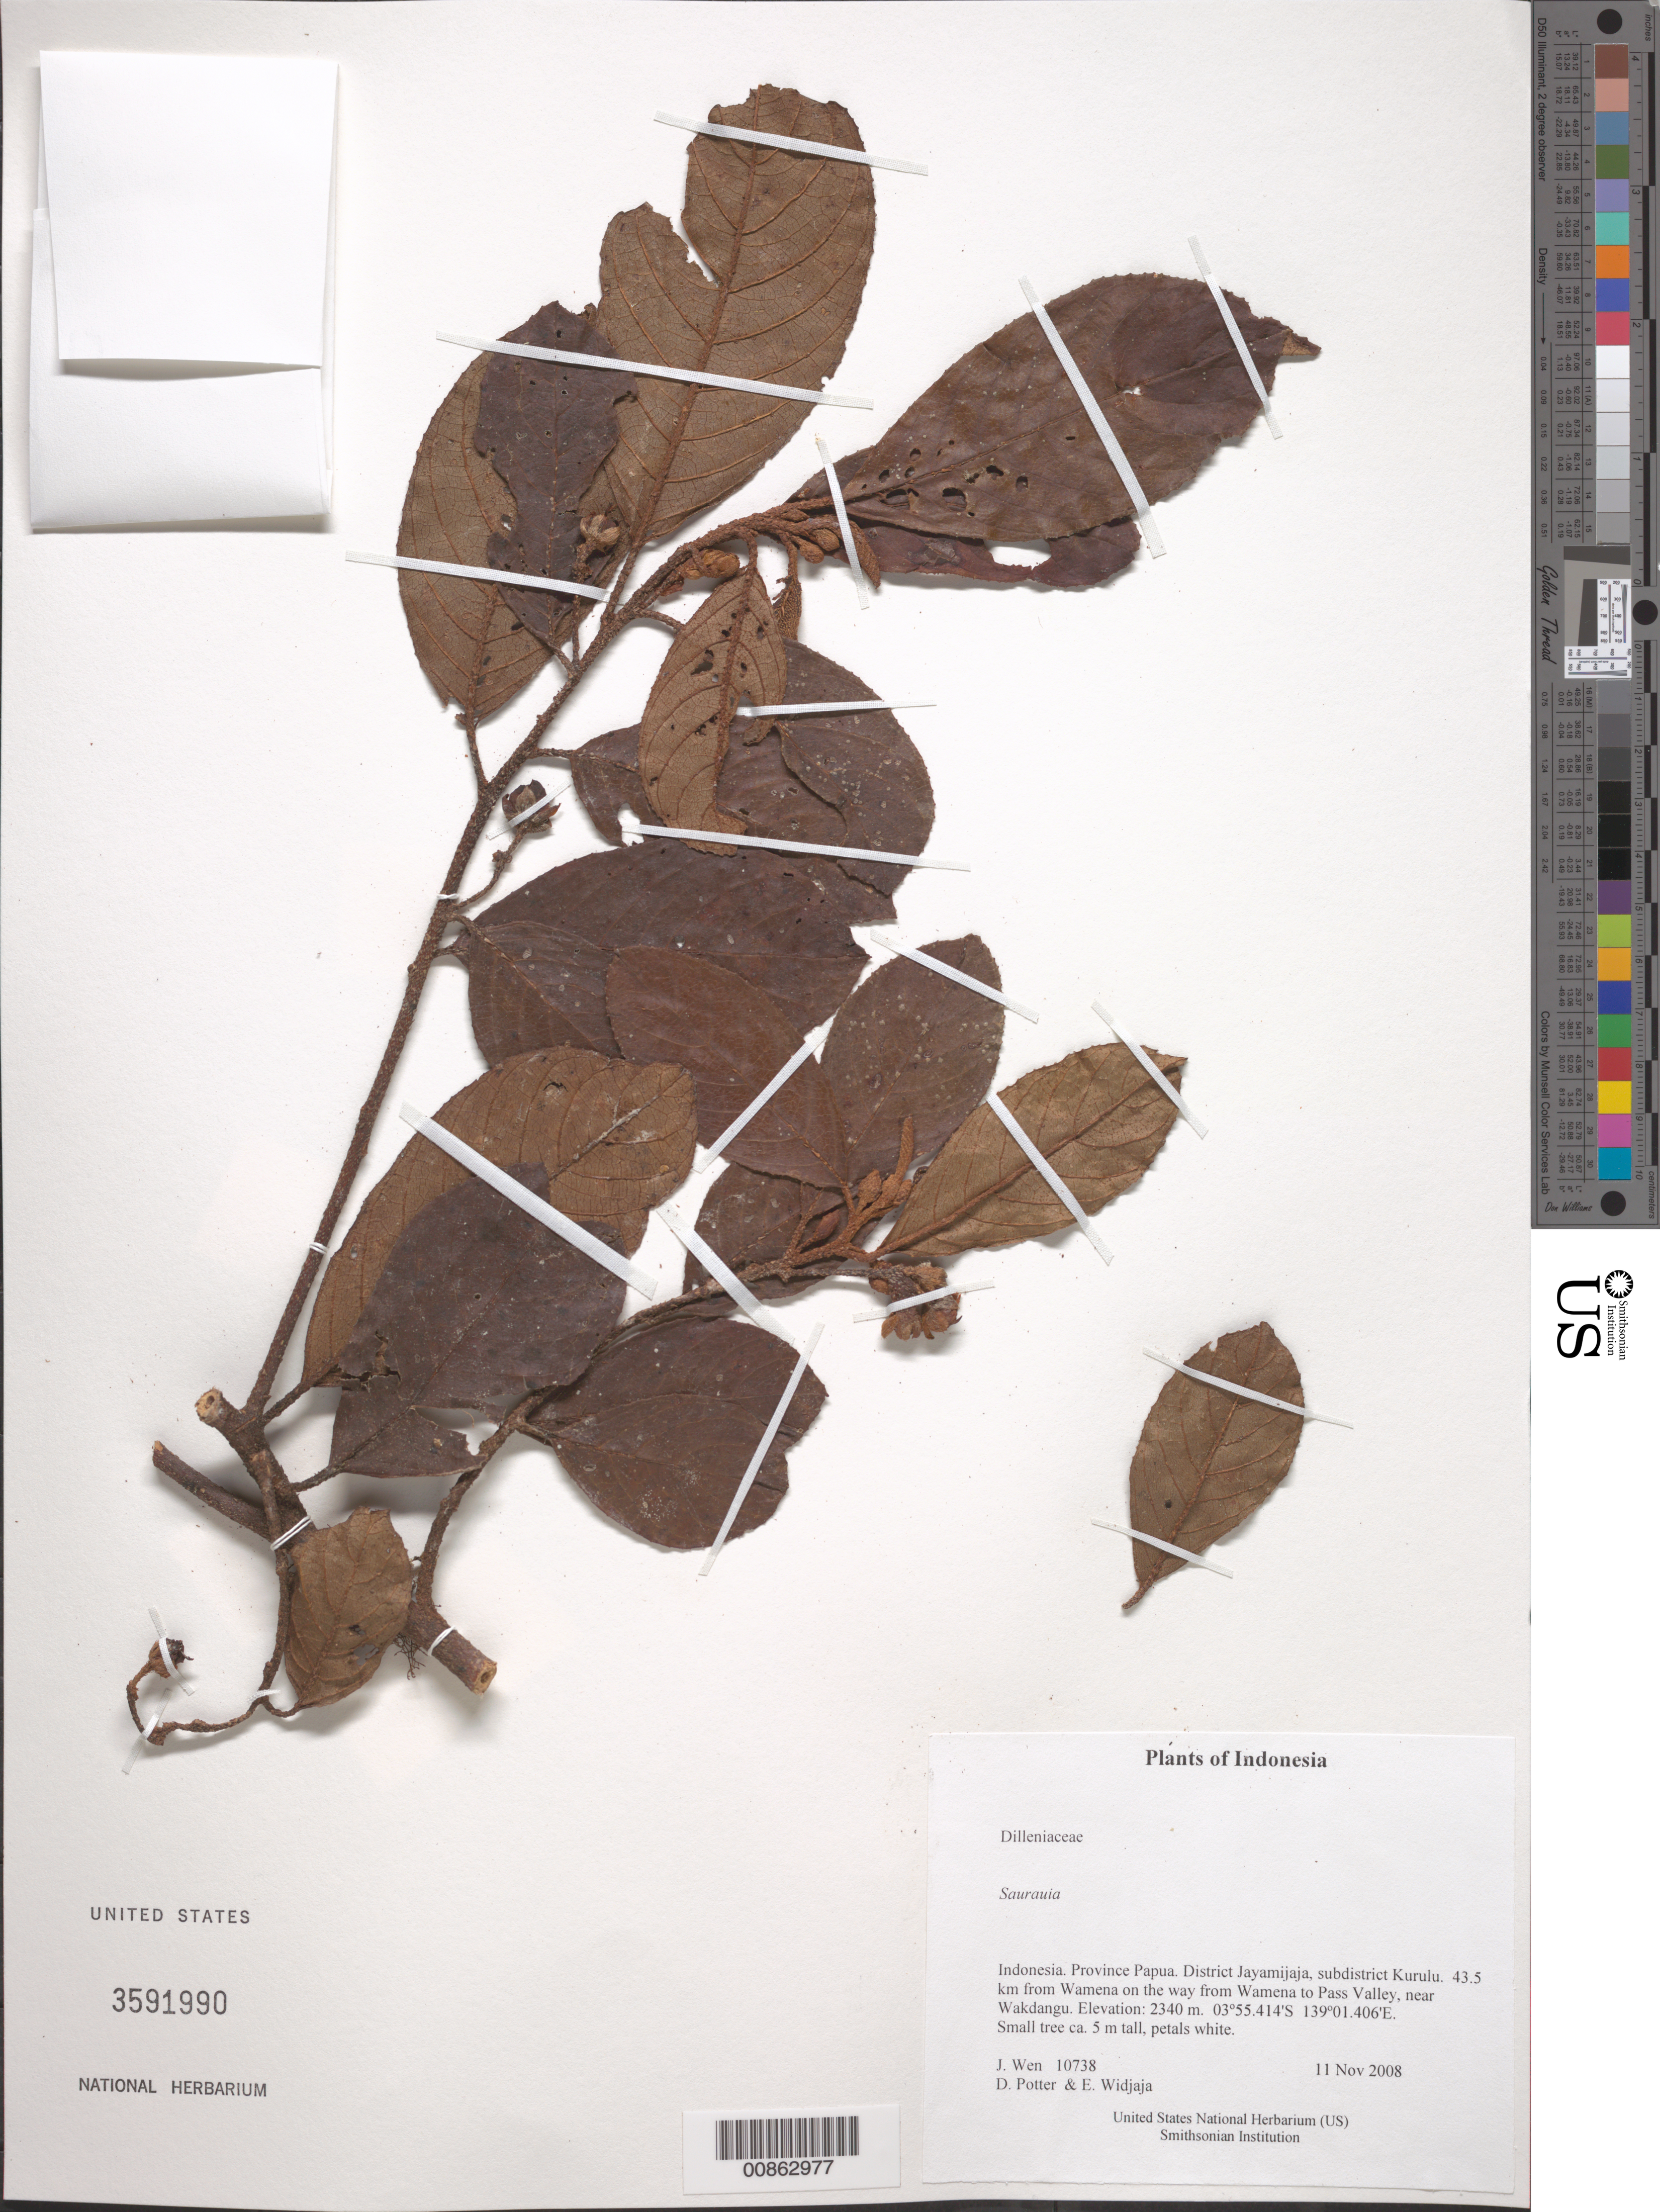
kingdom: Plantae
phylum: Tracheophyta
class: Magnoliopsida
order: Ericales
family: Actinidiaceae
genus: Saurauia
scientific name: Saurauia sp.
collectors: J. Wen, D. Potter & E. A. Widjaja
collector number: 10738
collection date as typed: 11 Nov 2008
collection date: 2008-11-11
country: Indonesia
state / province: Papua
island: New Guinea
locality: District Jayamijaja, subdistrict Kurulu. 43.5 km from Wamena on the way from Wamena to Pass Valley, near Wakdangu. Irian Barat.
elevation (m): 2340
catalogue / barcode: US 3591990